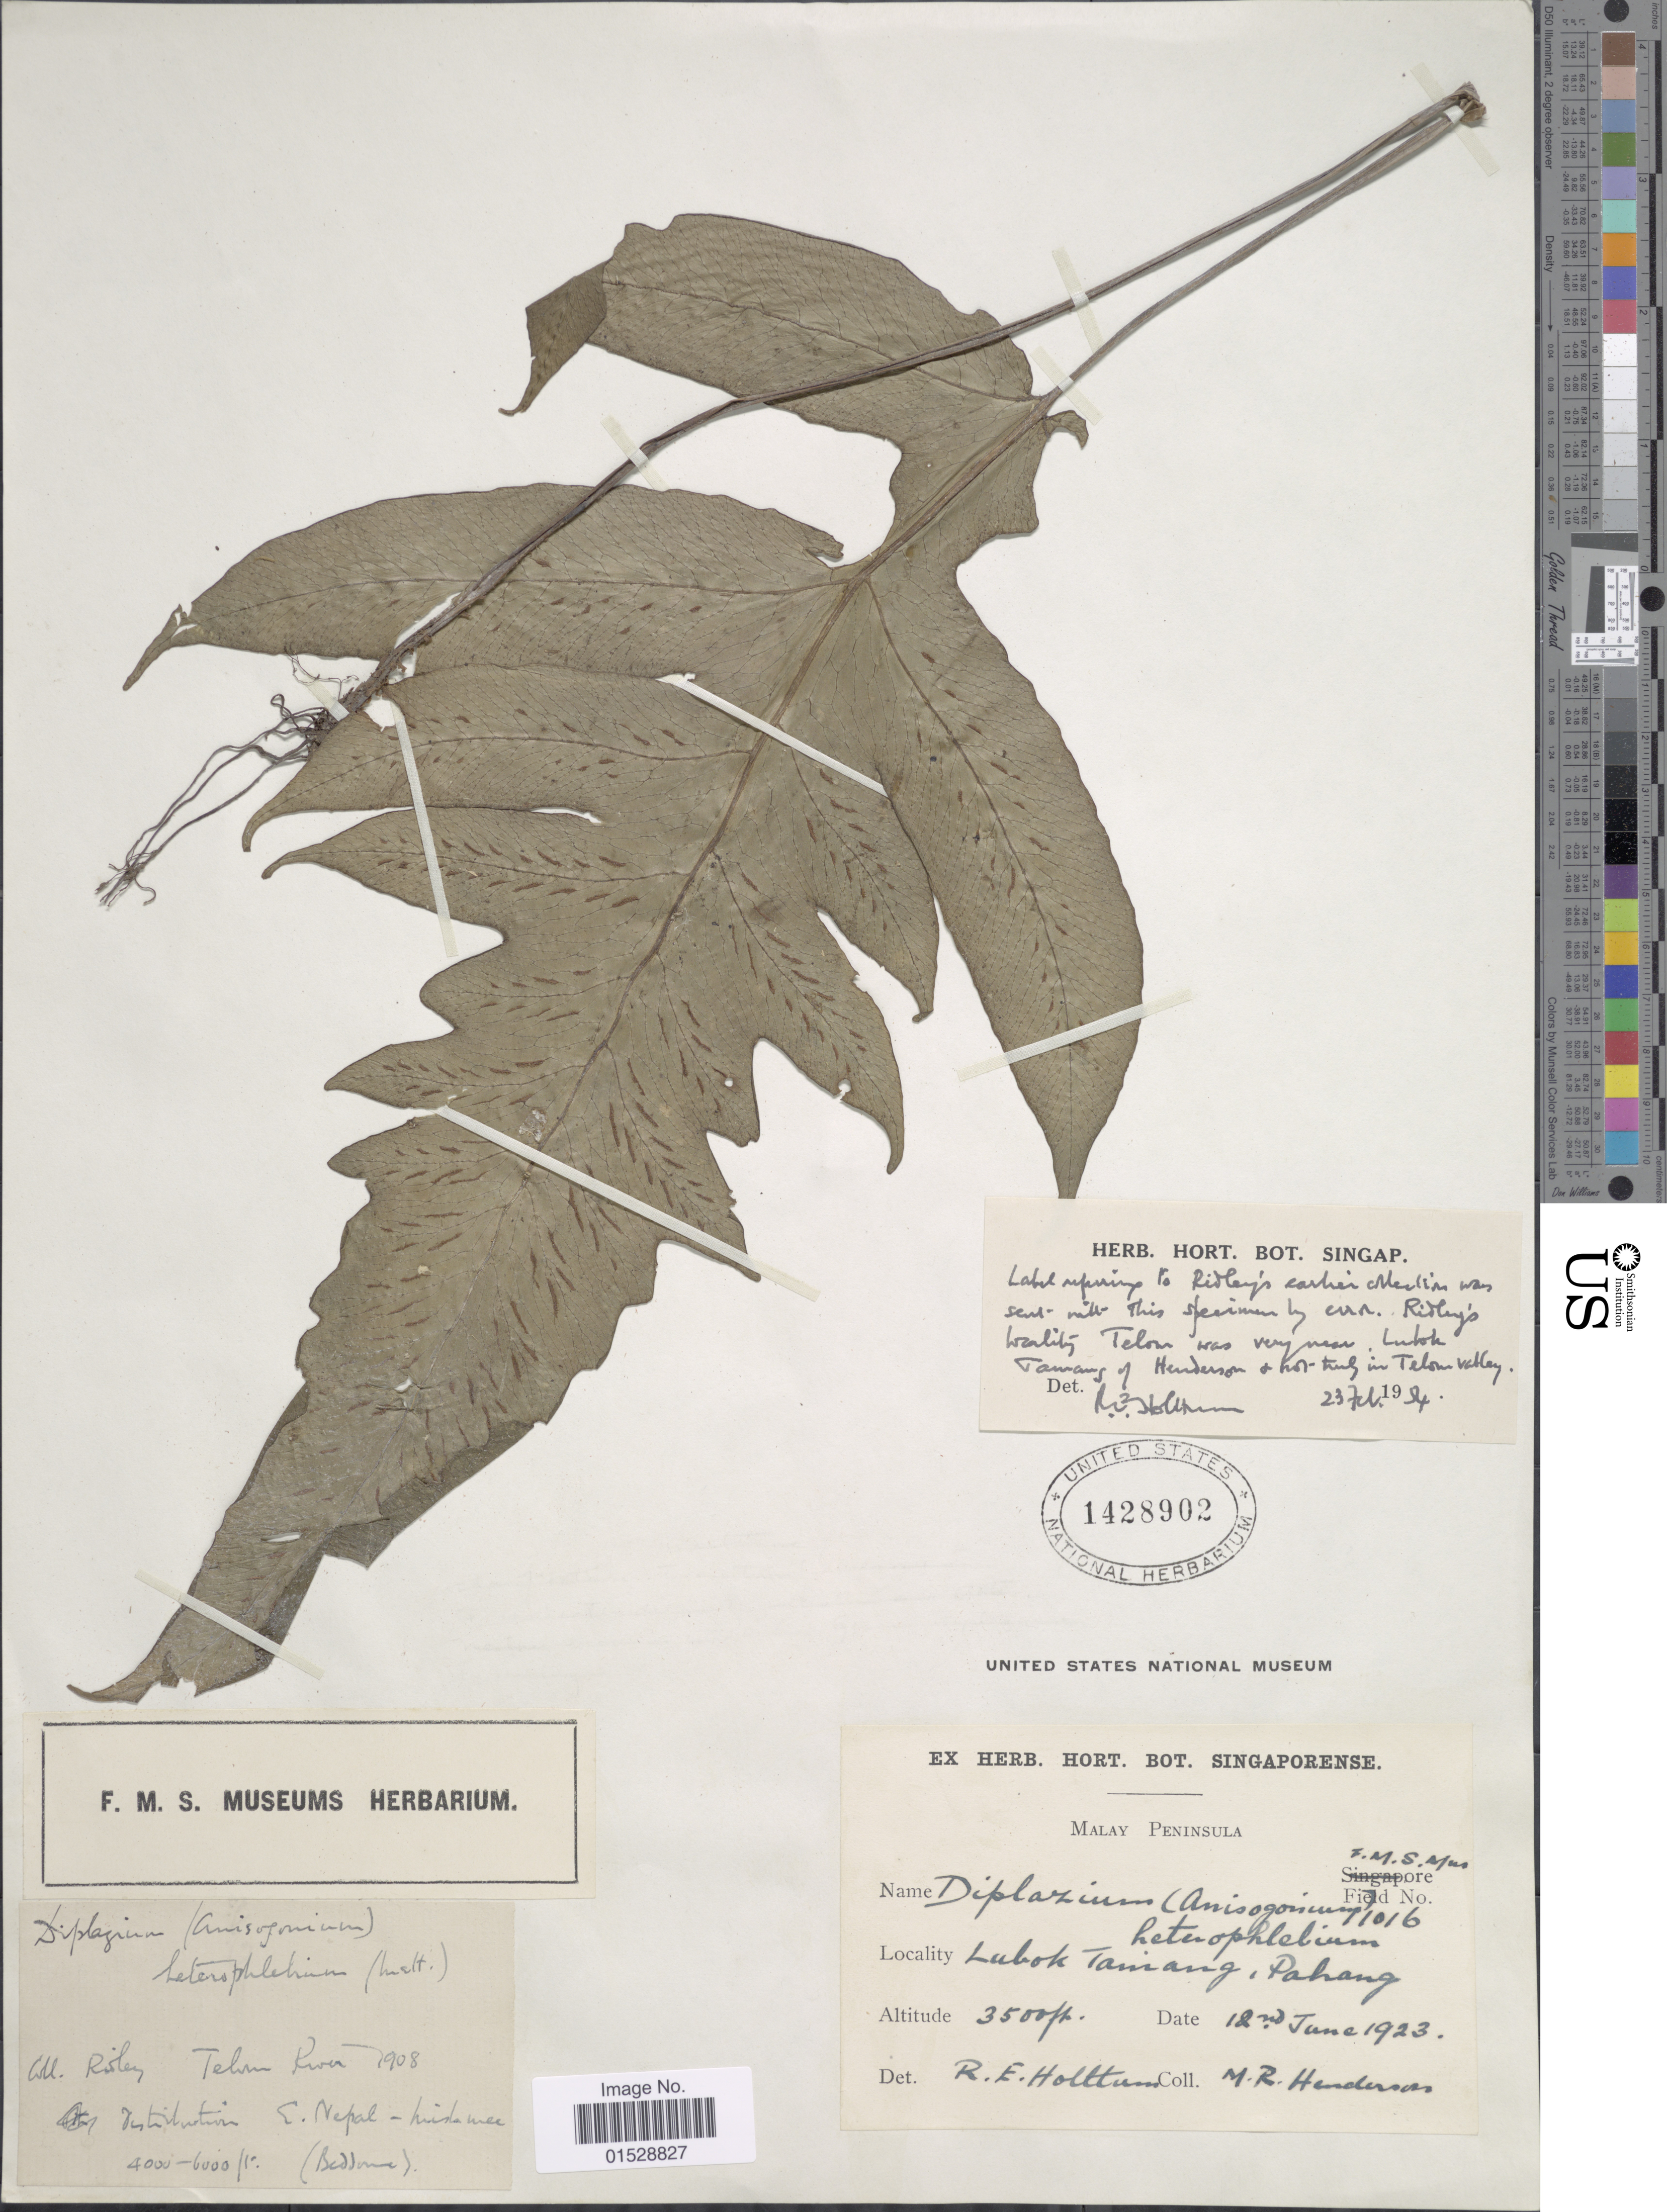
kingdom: Plantae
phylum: Tracheophyta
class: Polypodiopsida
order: Polypodiales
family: Athyriaceae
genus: Deparia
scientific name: Deparia heterophlebia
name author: (Mett. ex Baker) R. Sano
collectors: M. Henderson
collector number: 11016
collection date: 1923-06-18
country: Malaysia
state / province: Pahang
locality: Malay Peninsula, Lubok Taniang, Pahang [interpreted]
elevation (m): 1067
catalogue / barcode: US 1428902